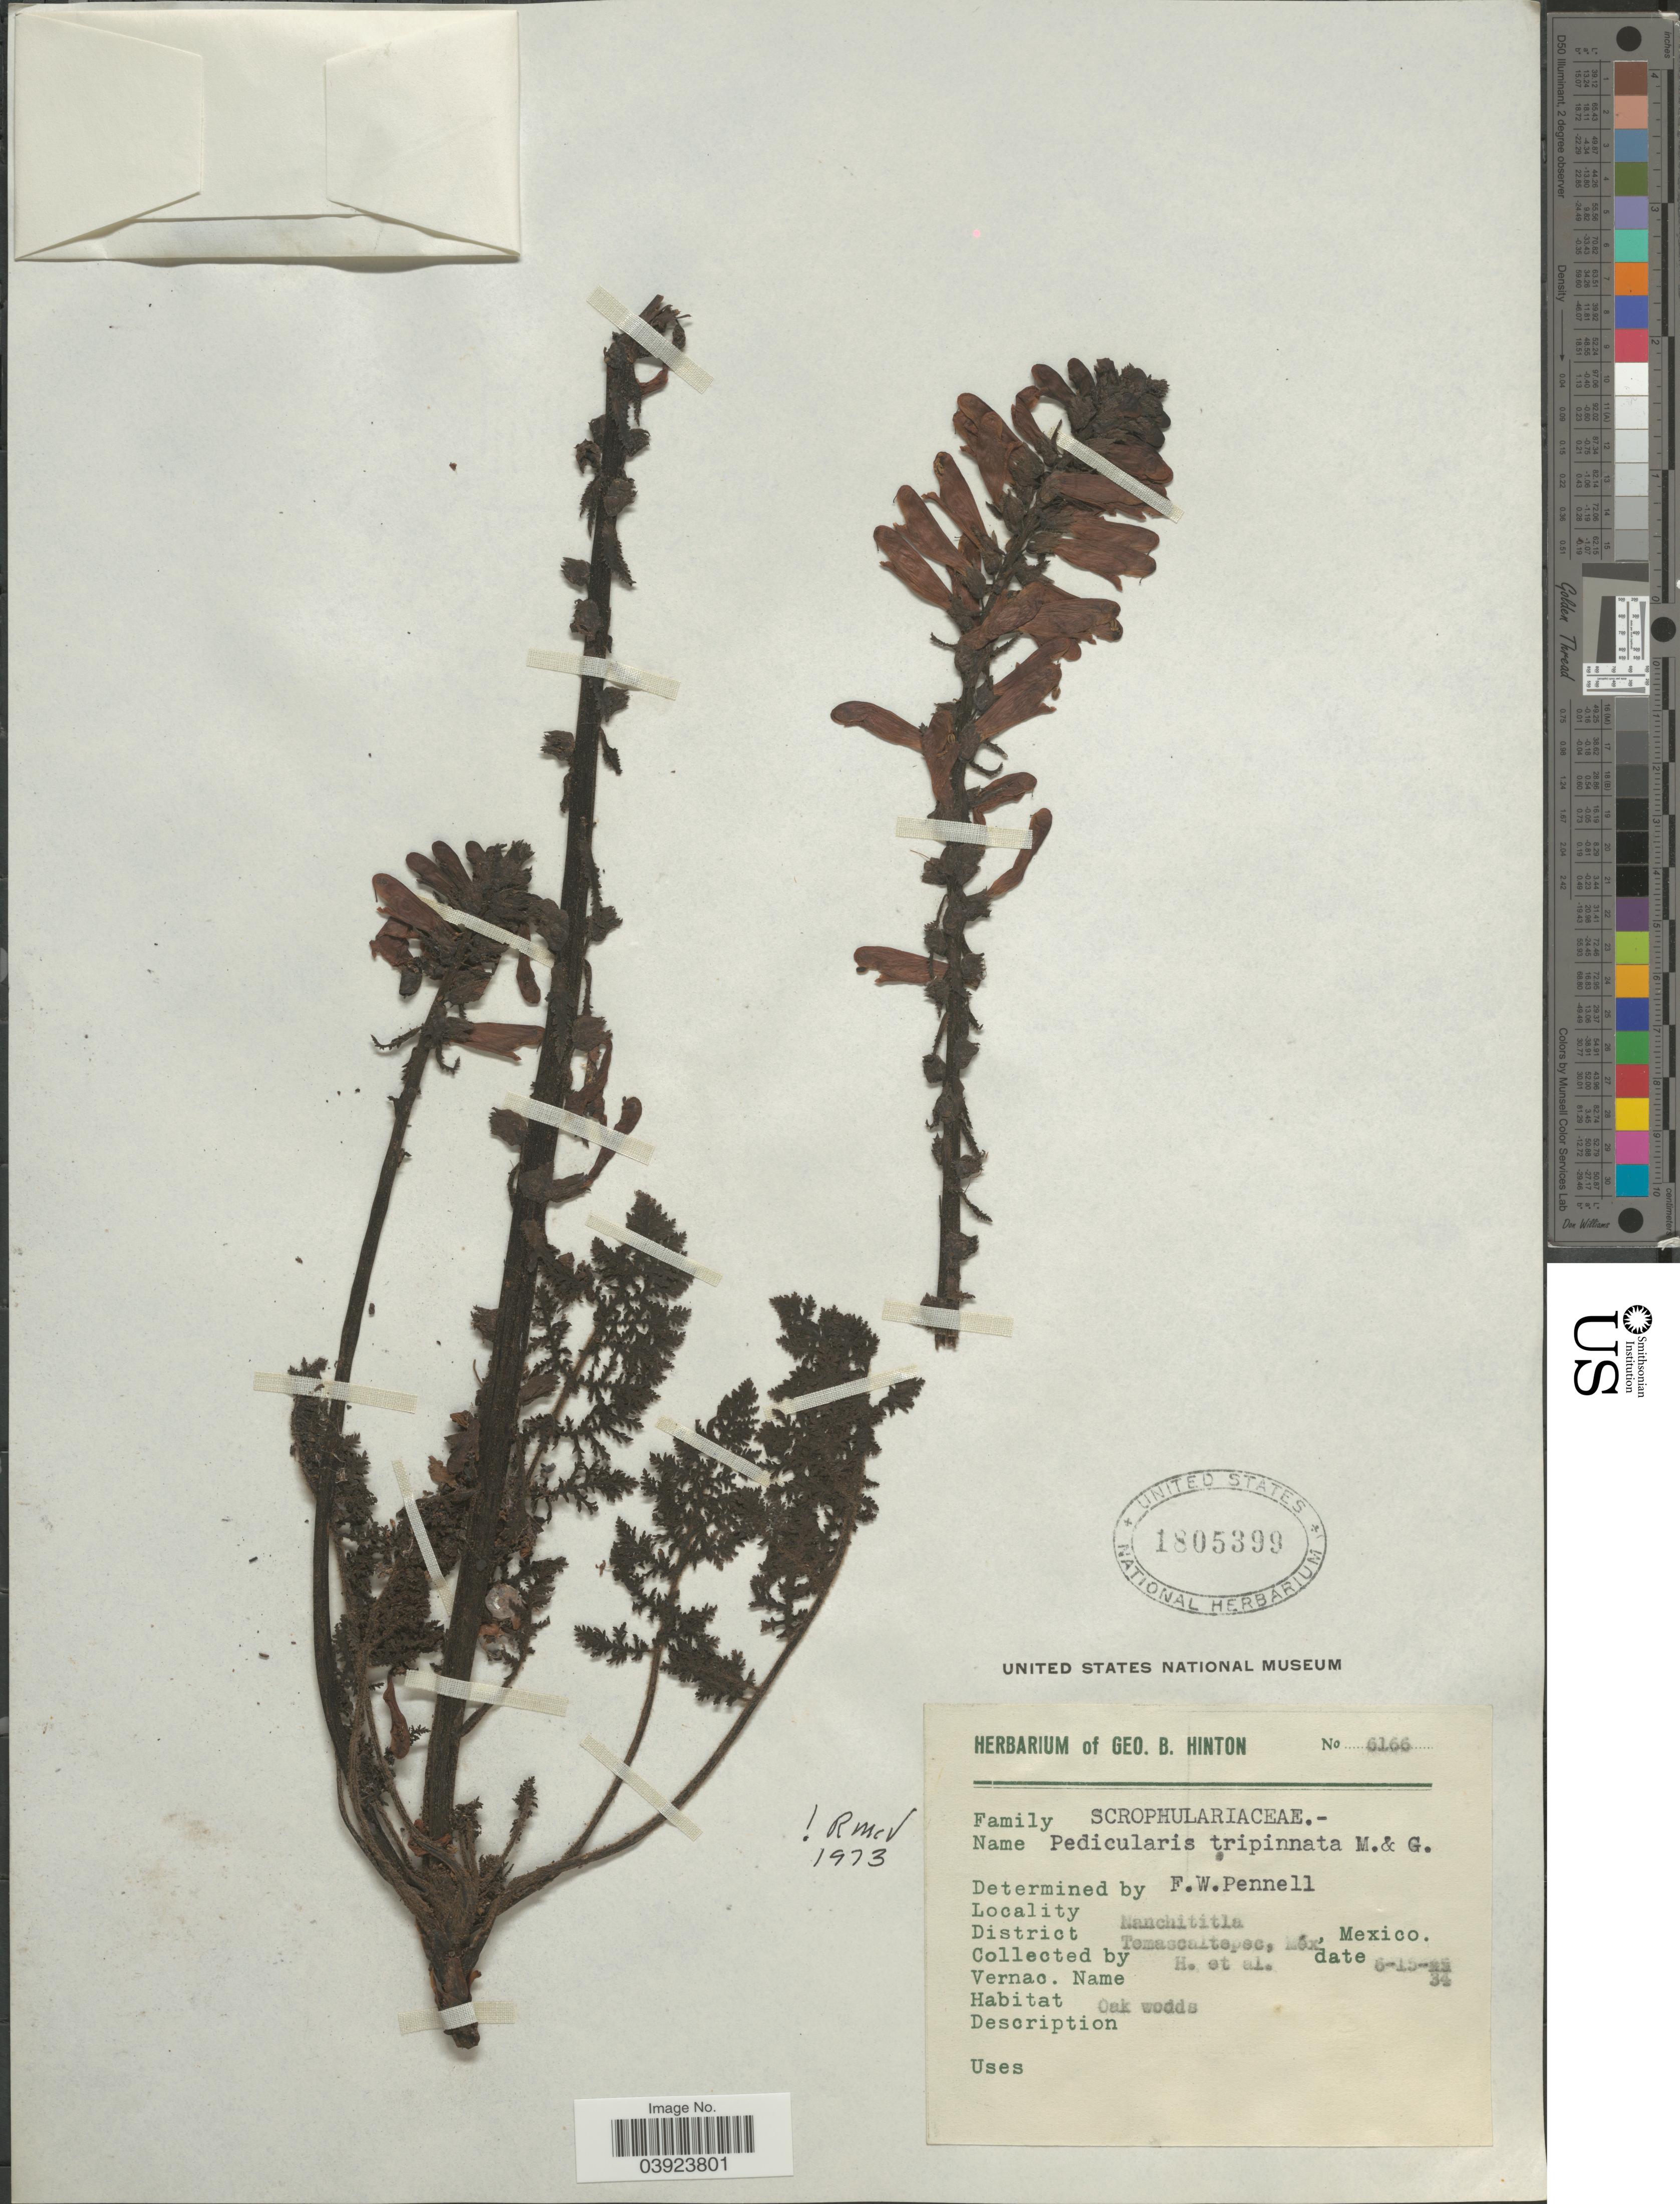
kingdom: Plantae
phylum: Tracheophyta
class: Magnoliopsida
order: Lamiales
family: Orobanchaceae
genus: Pedicularis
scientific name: Pedicularis tripinnata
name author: M. Martens & Galeotti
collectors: G. B. Hinton & et al.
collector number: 6166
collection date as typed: Transcribed d/m/y: 15/6/34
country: Mexico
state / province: México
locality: Nanchititla. District Temascaltepec.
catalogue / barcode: US 1805399